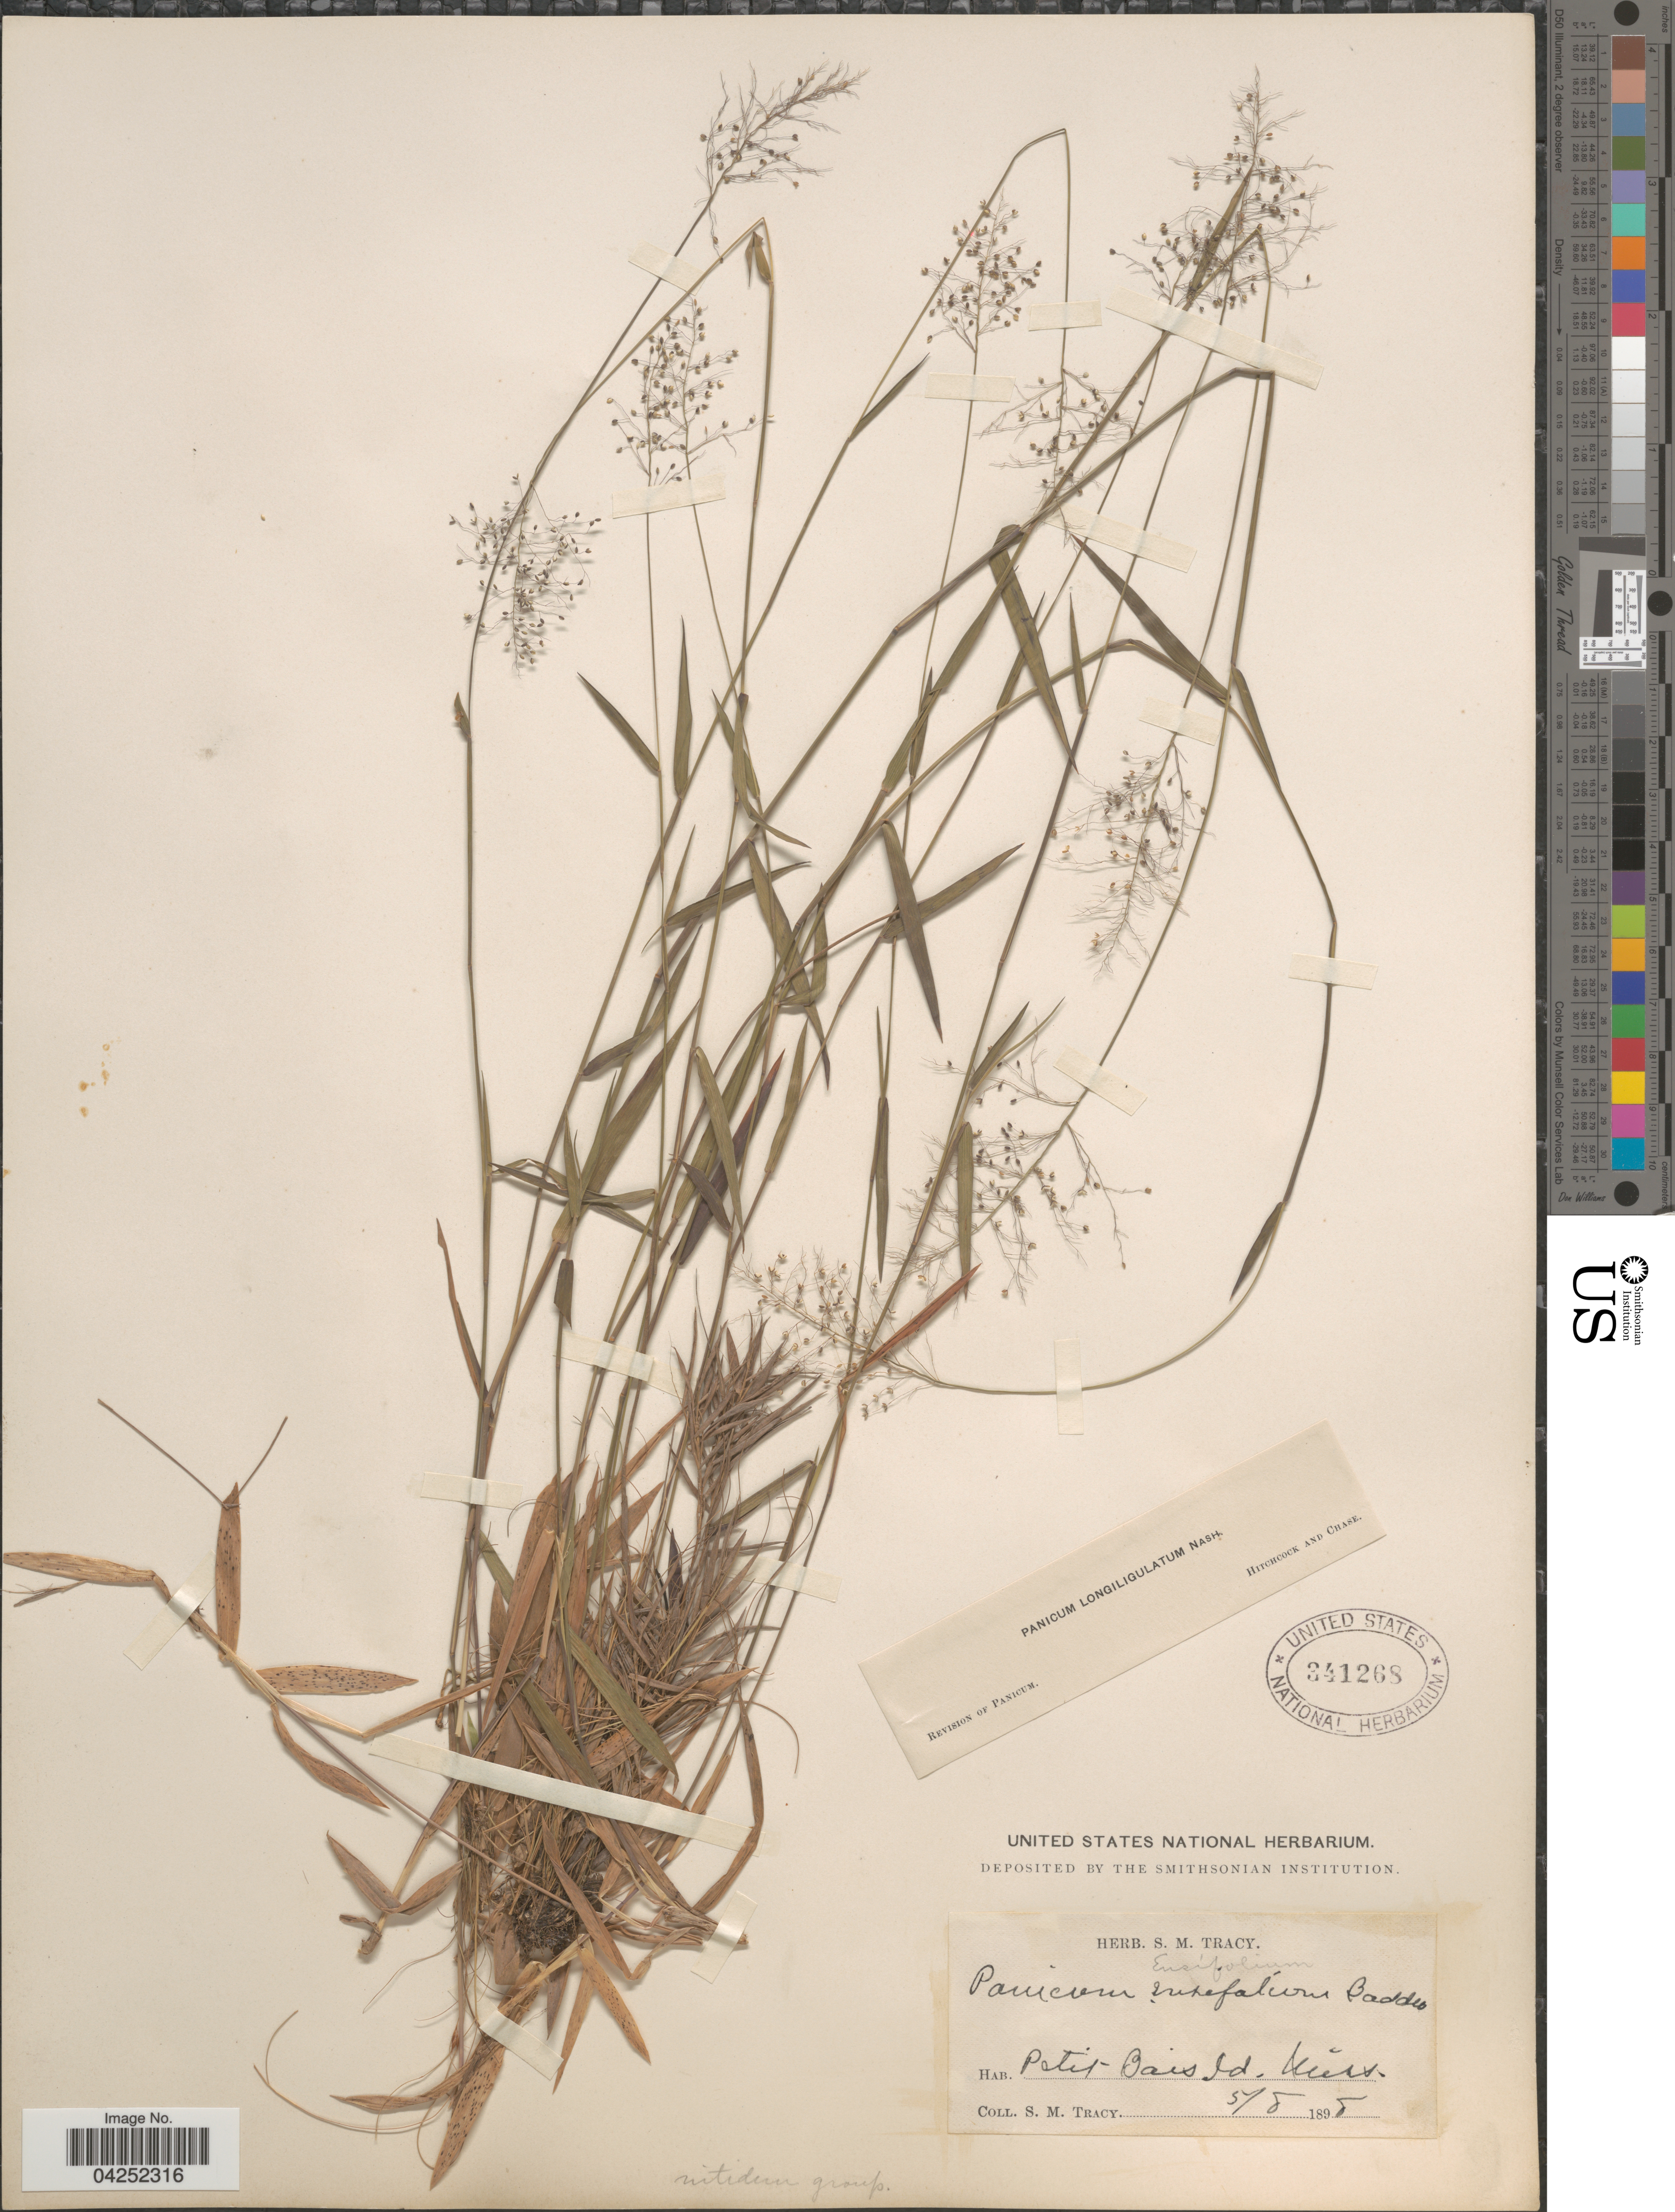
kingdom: Plantae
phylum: Tracheophyta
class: Liliopsida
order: Poales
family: Poaceae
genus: Dichanthelium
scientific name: Dichanthelium acuminatum var. longiligulatum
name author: (Nash) Gould & C.A. Clark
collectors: S. M. Tracy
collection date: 1898-05-08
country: United States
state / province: Mississippi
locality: Petit Bois Id.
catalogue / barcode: US 341268